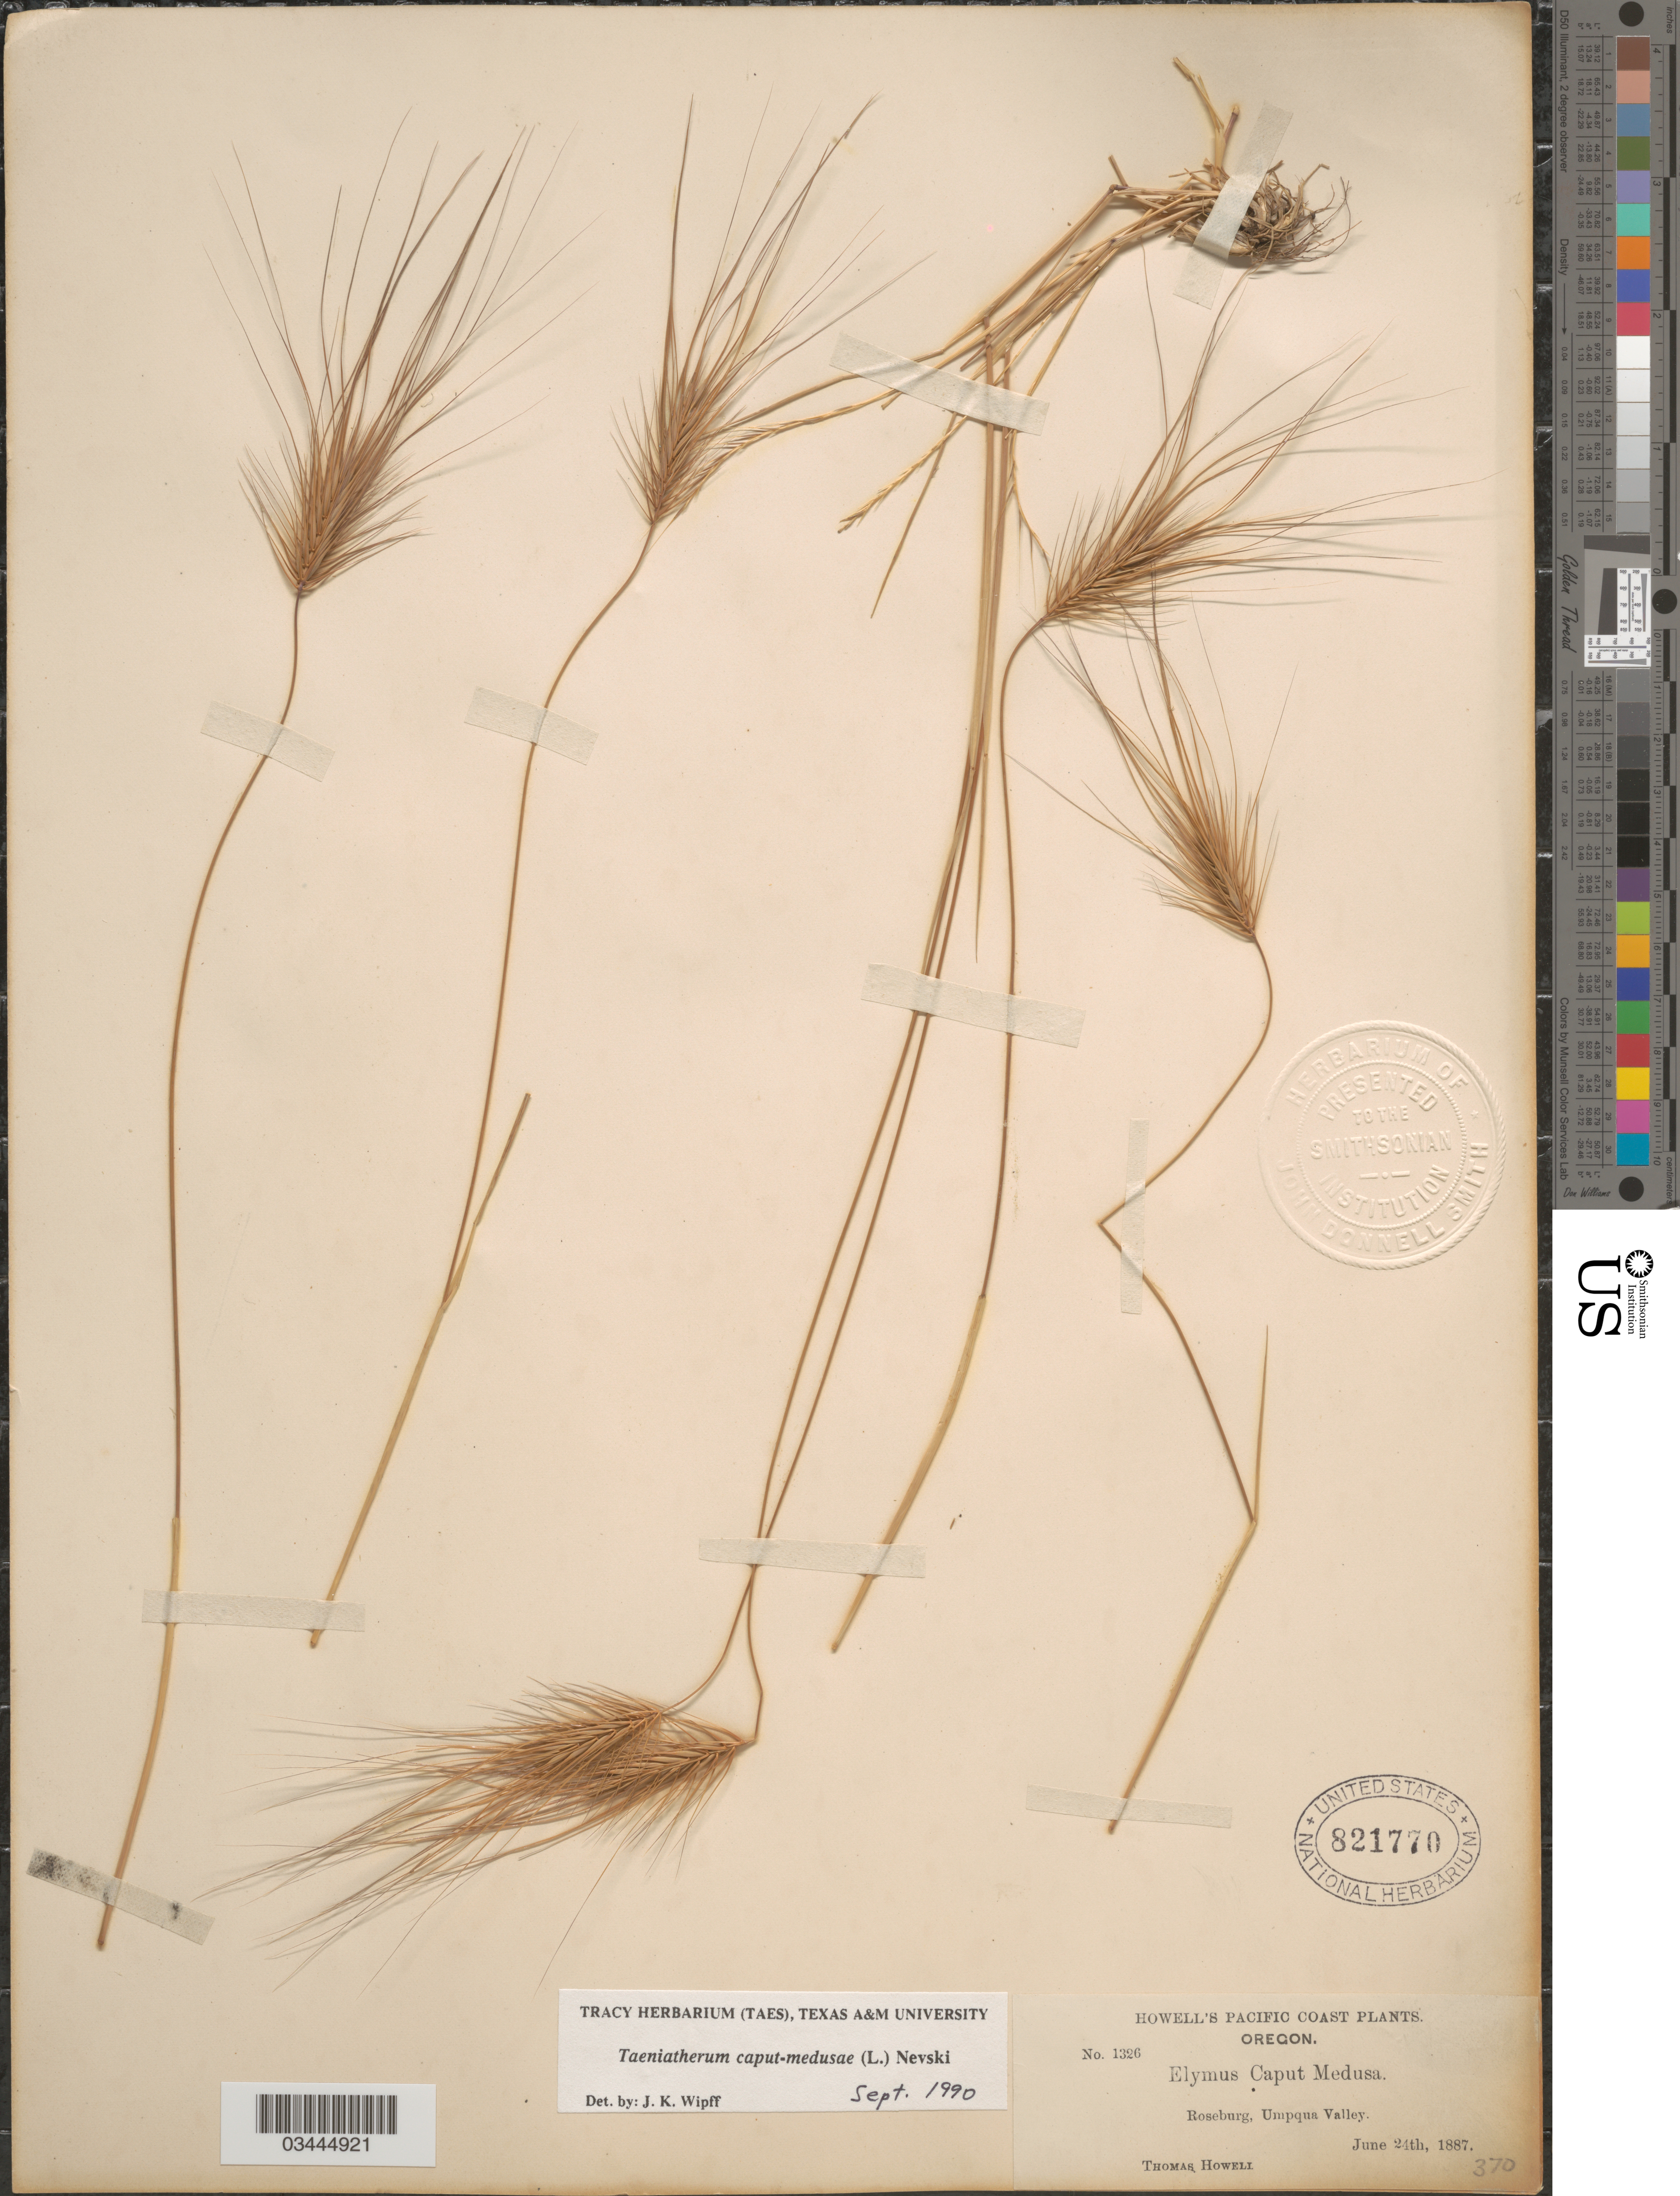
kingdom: Plantae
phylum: Tracheophyta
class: Liliopsida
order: Poales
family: Poaceae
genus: Taeniatherum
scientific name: Taeniatherum caput-medusae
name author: L.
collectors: T. Howell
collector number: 1326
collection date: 1887-06-24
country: United States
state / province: Oregon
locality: Pacific Coast. Roseburg, Umpqua Valley.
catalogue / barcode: US 821770